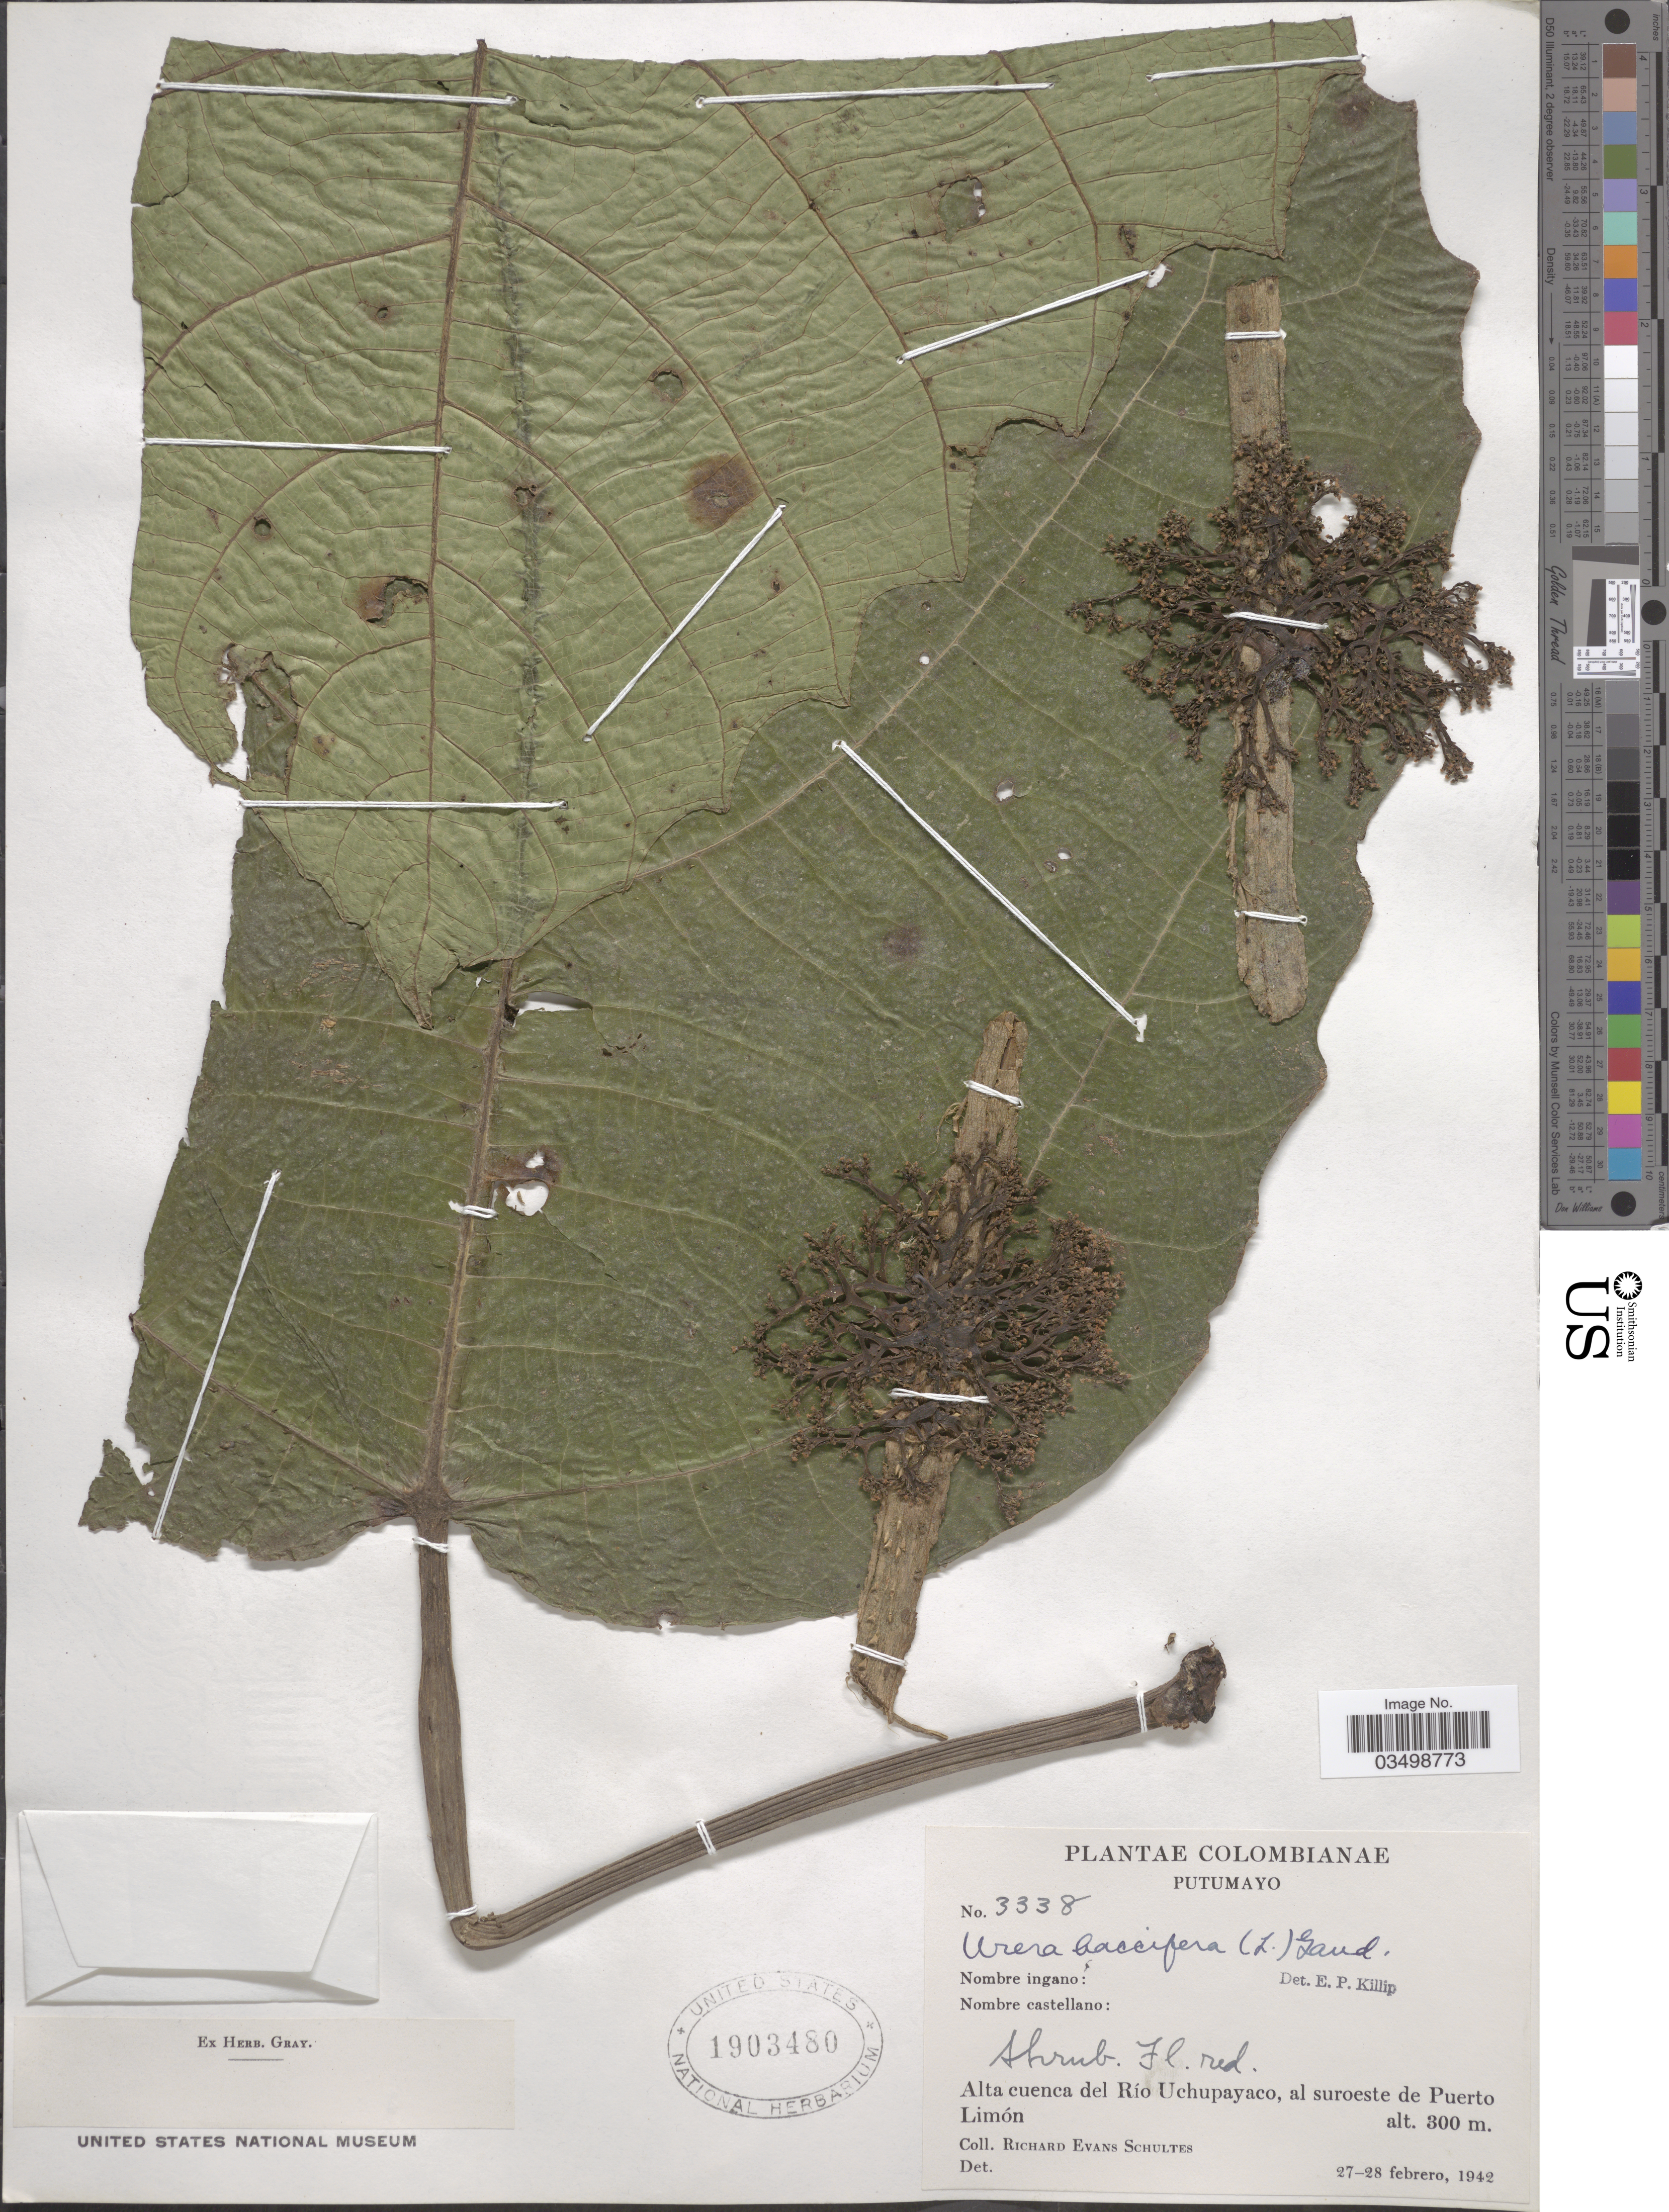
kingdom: Plantae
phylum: Tracheophyta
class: Magnoliopsida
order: Rosales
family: Urticaceae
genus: Urera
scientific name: Urera baccifera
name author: (L.) Gaudich. ex Wedd.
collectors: R. E. Schultes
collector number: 3338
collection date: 1942-02-27/1942-02-28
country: Colombia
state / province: Putumayo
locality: Alta cuenca del Río Uchupayaco, al suroeste de Puerto Limón.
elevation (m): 300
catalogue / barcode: US 1903480